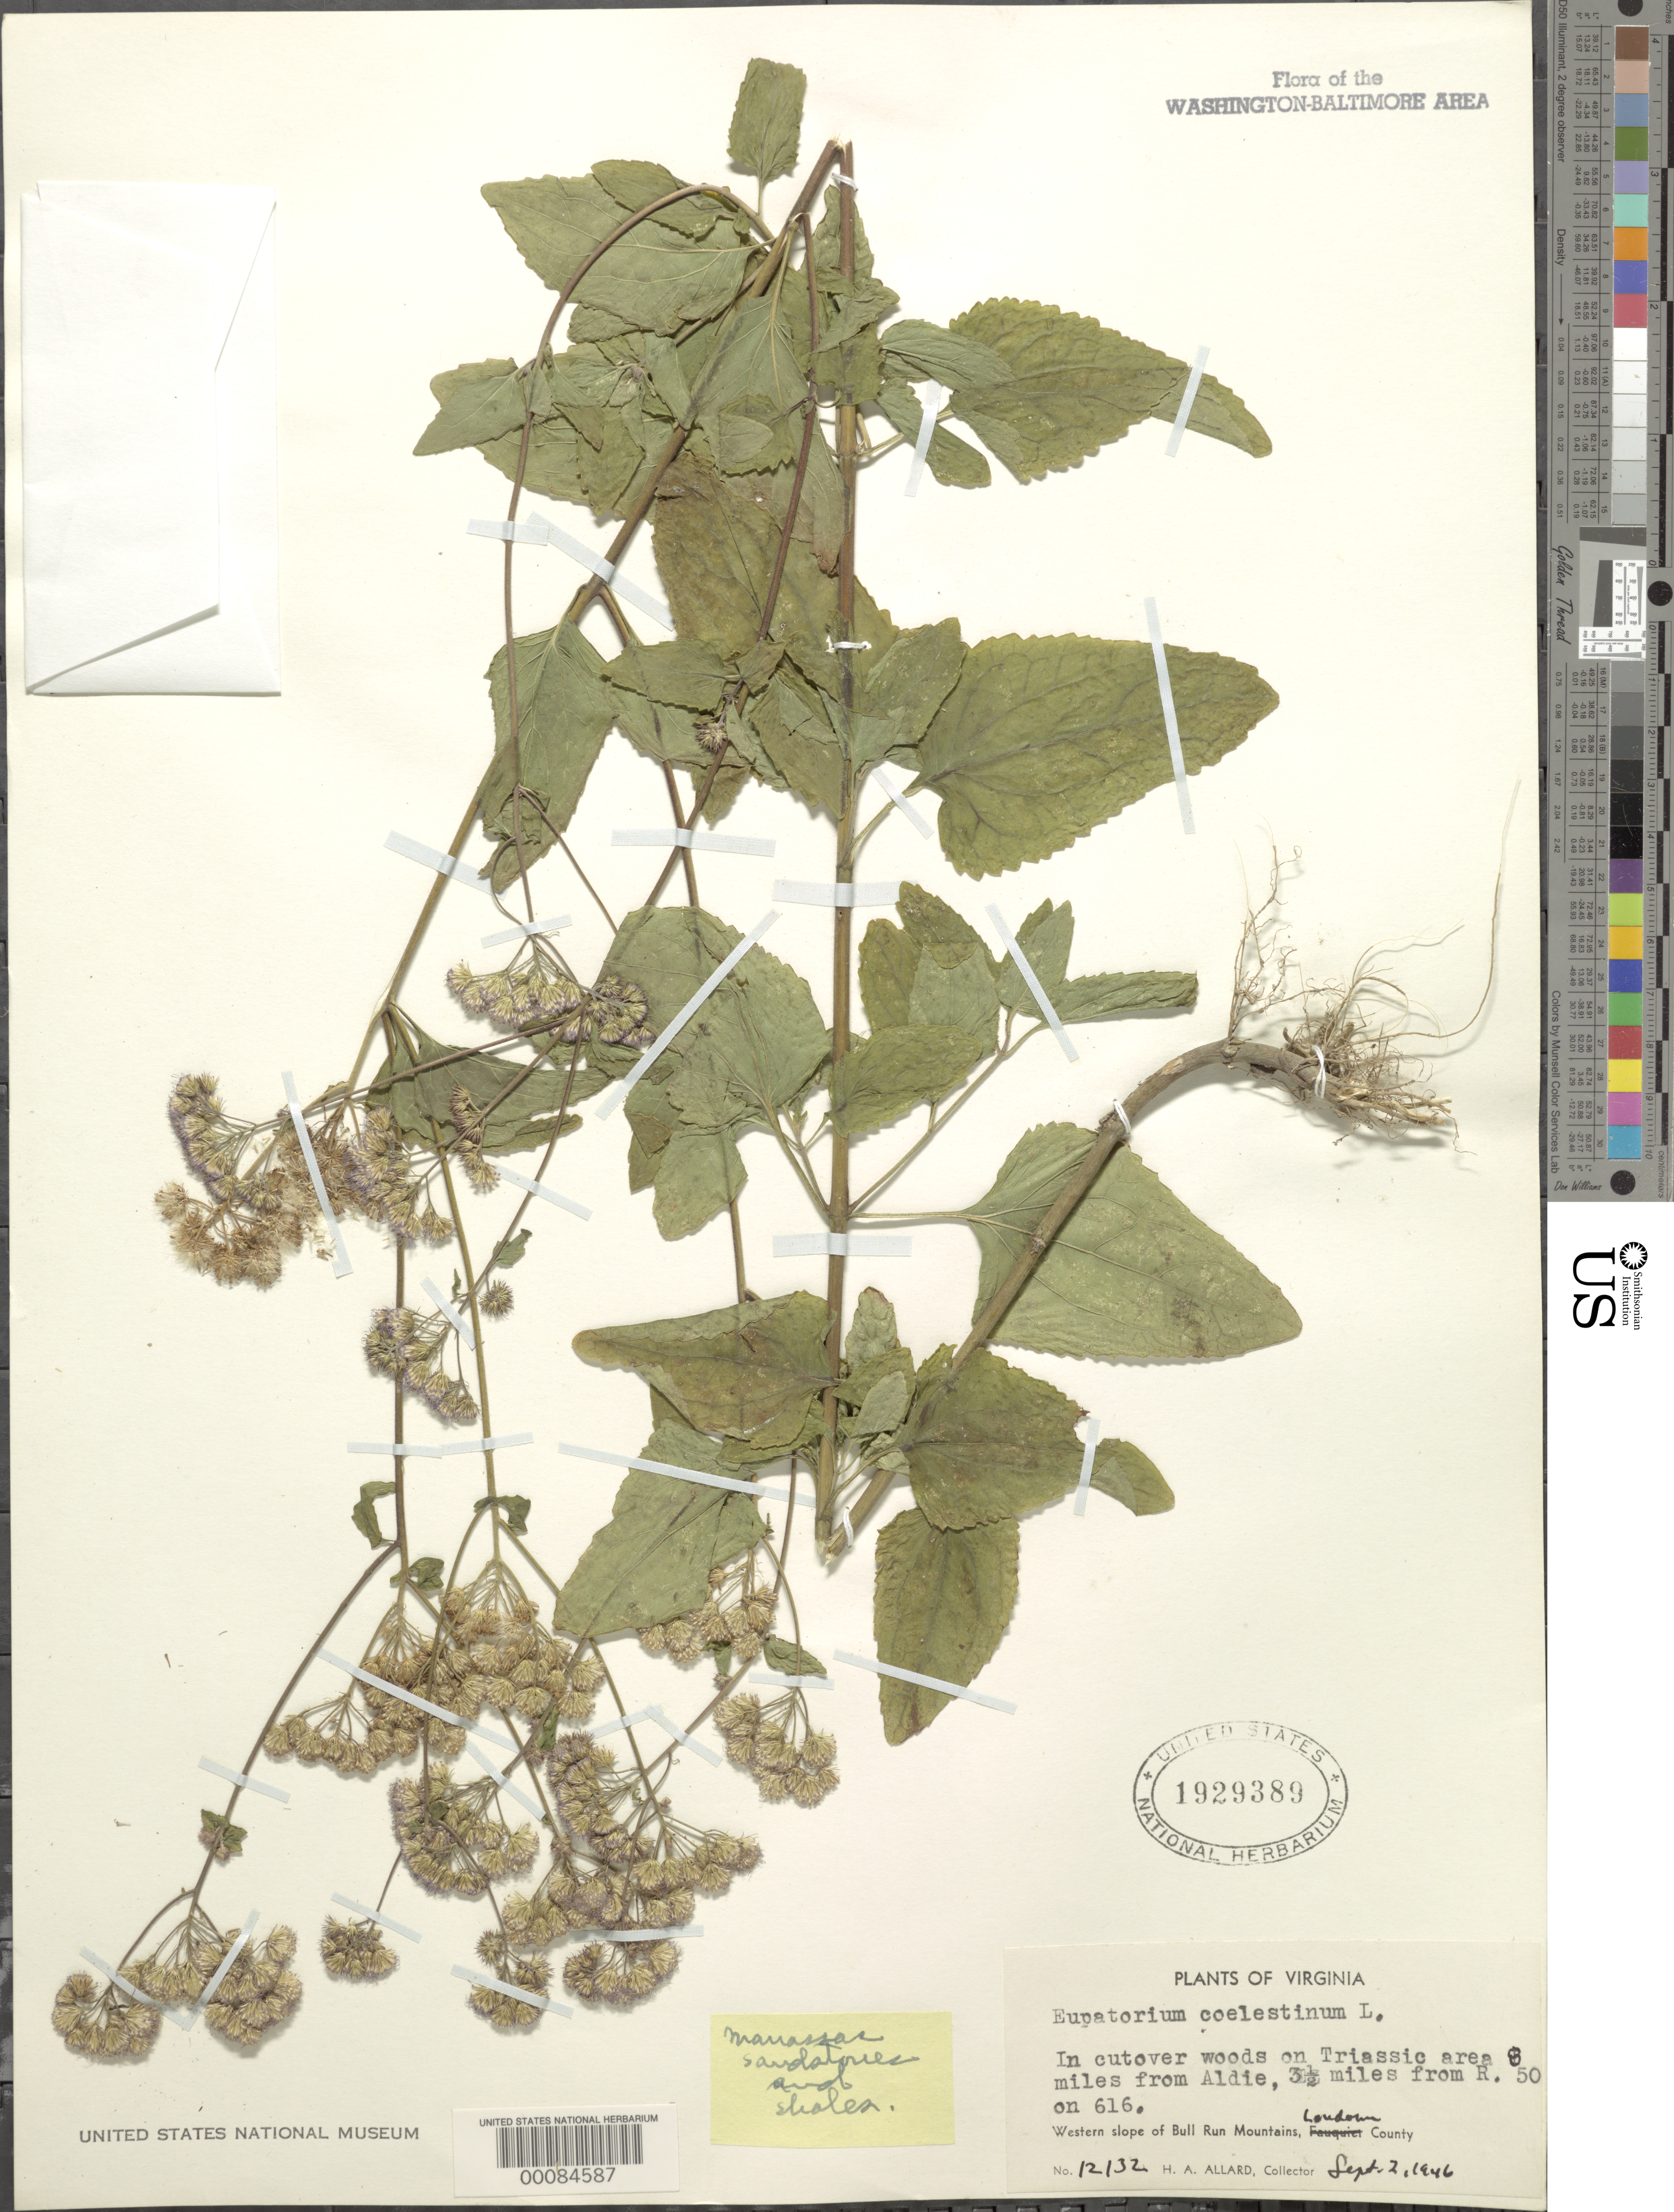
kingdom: Plantae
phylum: Tracheophyta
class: Magnoliopsida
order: Asterales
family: Asteraceae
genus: Conoclinium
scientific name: Conoclinium coelestinum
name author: (L.) DC.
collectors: H. A. Allard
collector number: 12132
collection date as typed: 02 Sep 1946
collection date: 1946-09-02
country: United States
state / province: Virginia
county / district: Loudoun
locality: Near Aldie and Rt. 50 on Rt. 616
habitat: Cutover woods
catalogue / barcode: US 1929389